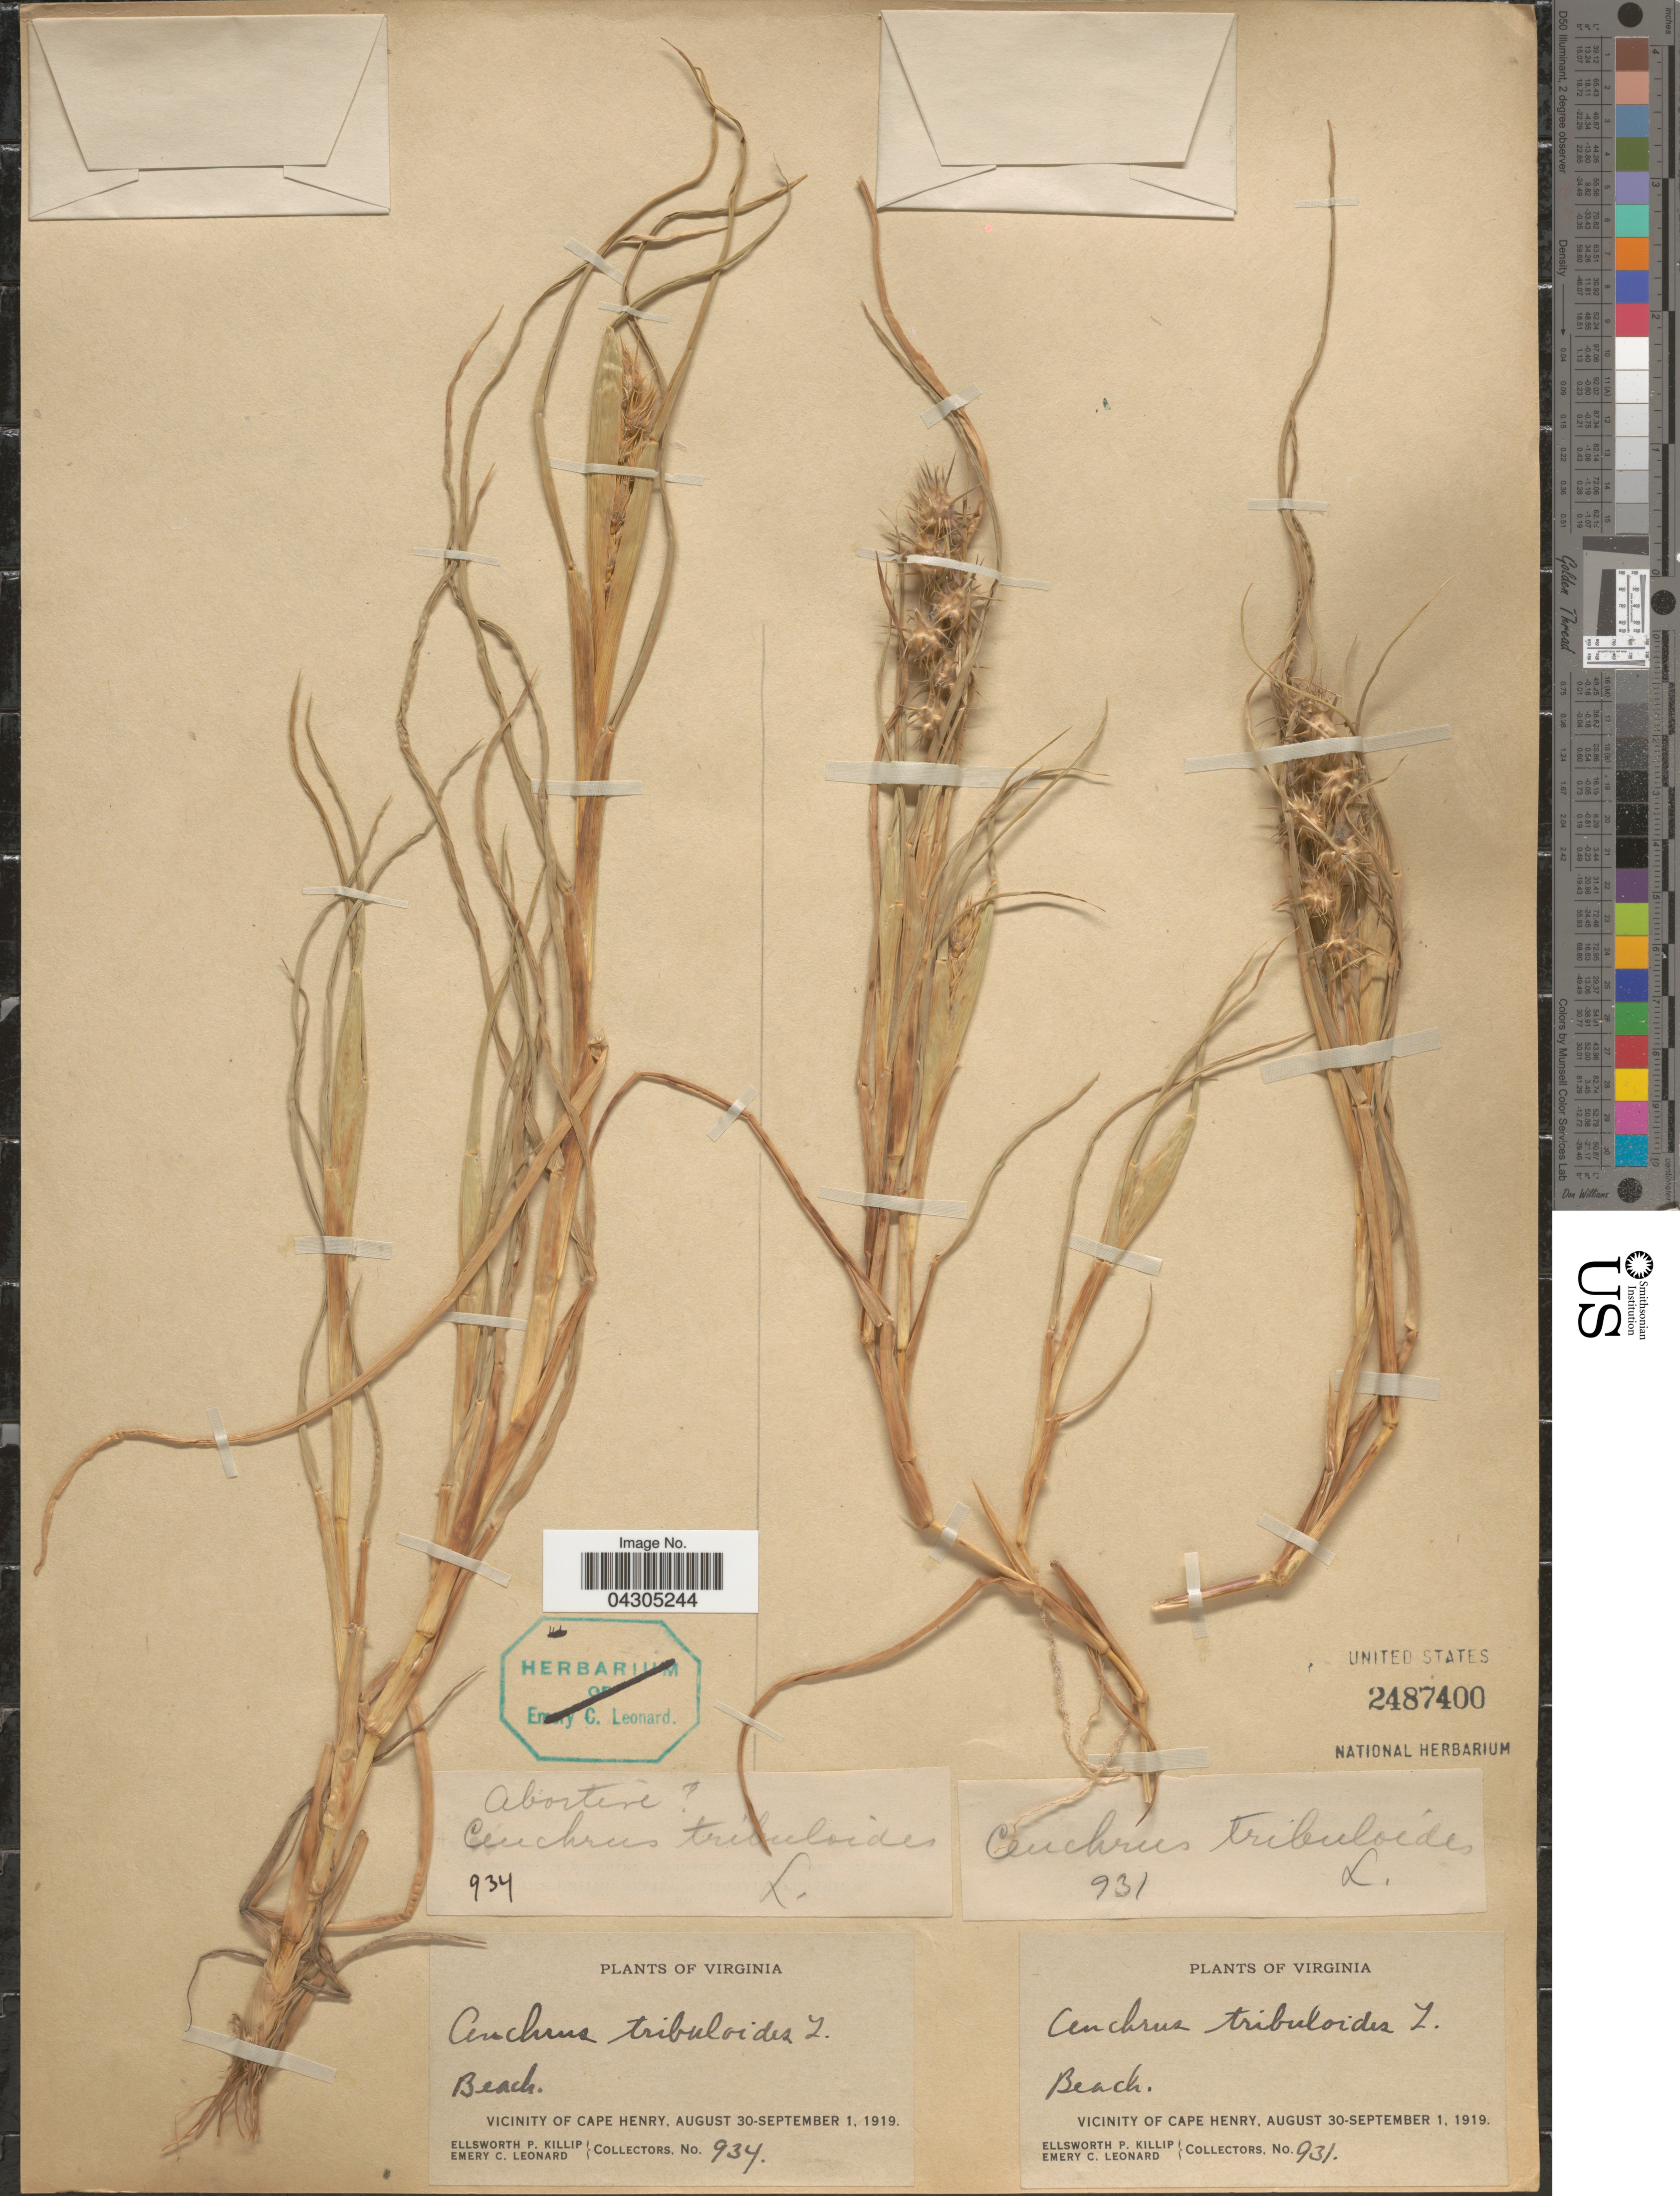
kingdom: Plantae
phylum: Tracheophyta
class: Liliopsida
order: Poales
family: Poaceae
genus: Cenchrus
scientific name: Cenchrus tribuloides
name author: L.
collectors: E. P. Killip & E. C. Leonard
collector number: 931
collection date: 1919-08-30/1919-09-01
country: United States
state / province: Virginia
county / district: City of Virginia Beach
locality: Vicinity of Cape Henry.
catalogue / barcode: US 2487400